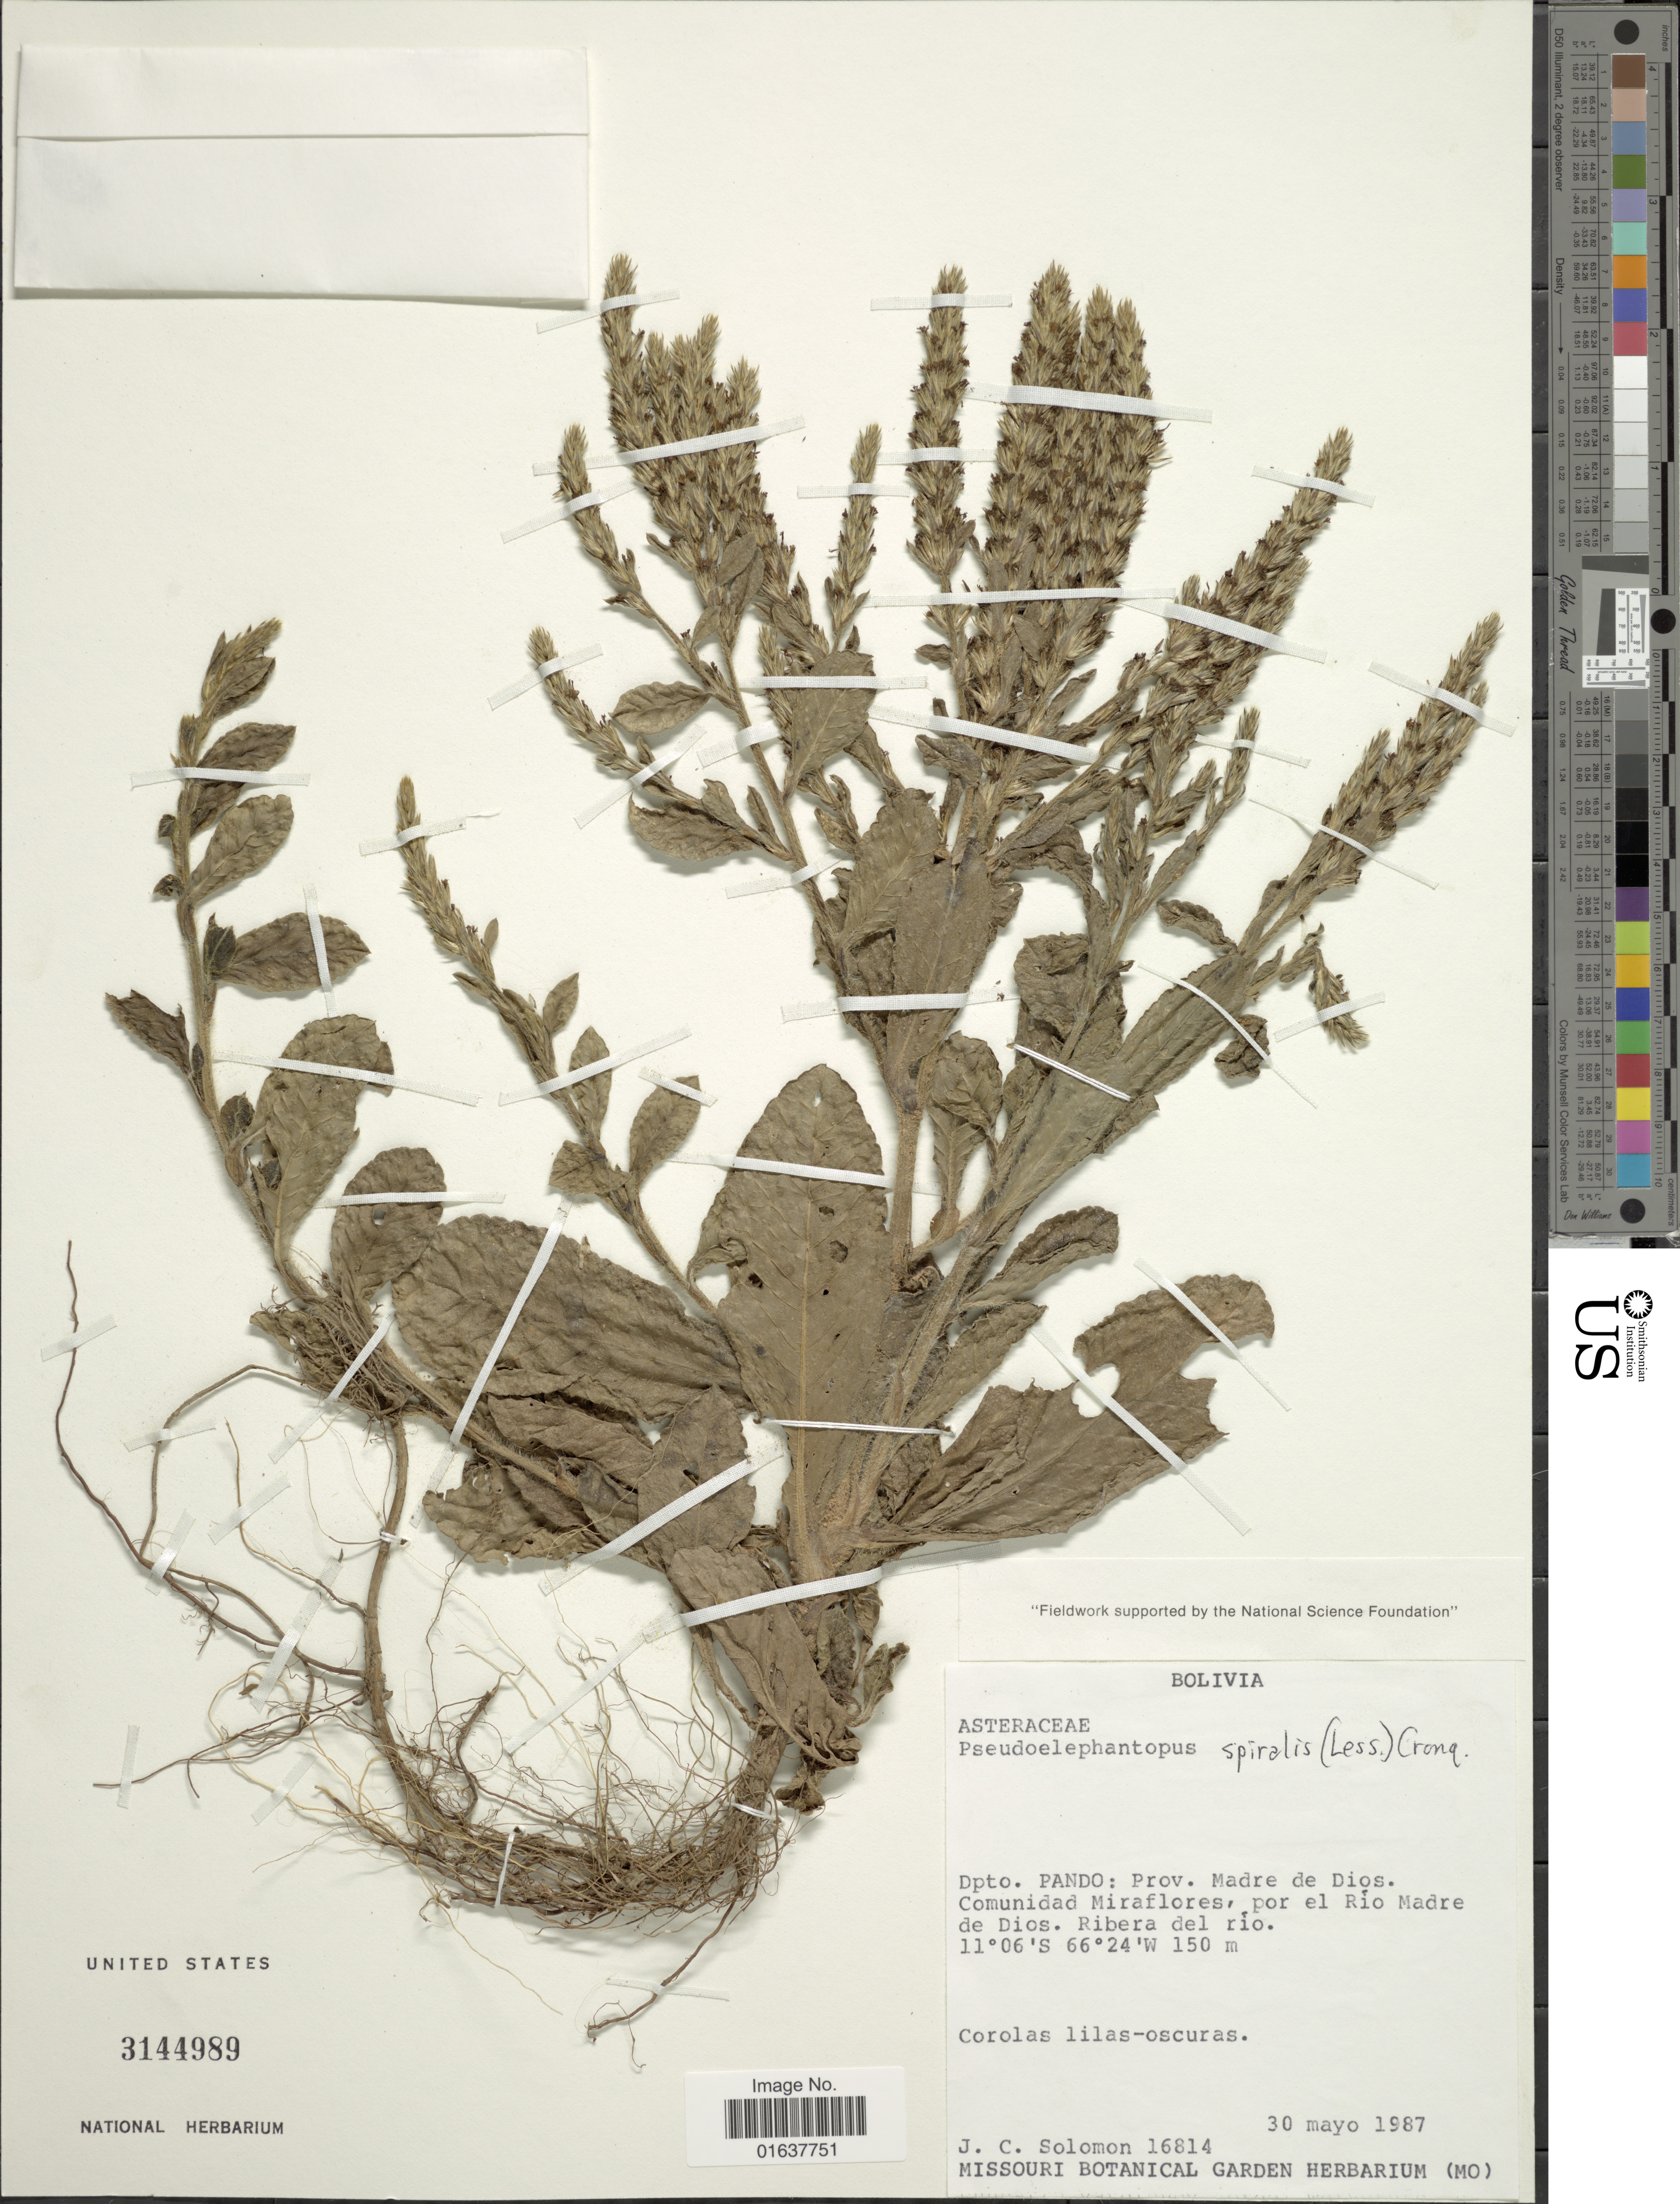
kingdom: Plantae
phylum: Tracheophyta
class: Magnoliopsida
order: Asterales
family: Asteraceae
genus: Pseudelephantopus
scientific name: Pseudelephantopus spiralis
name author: (Less.) Cronquist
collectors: J. C. Solomon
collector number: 16814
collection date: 1987-05-30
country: Bolivia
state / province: Pando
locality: Dpto. Pando: Prov. Madre de Dios. Comunidad MIraflors, por el Rio Madre de Dios. Ribera del rio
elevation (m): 150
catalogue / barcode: US 3144989